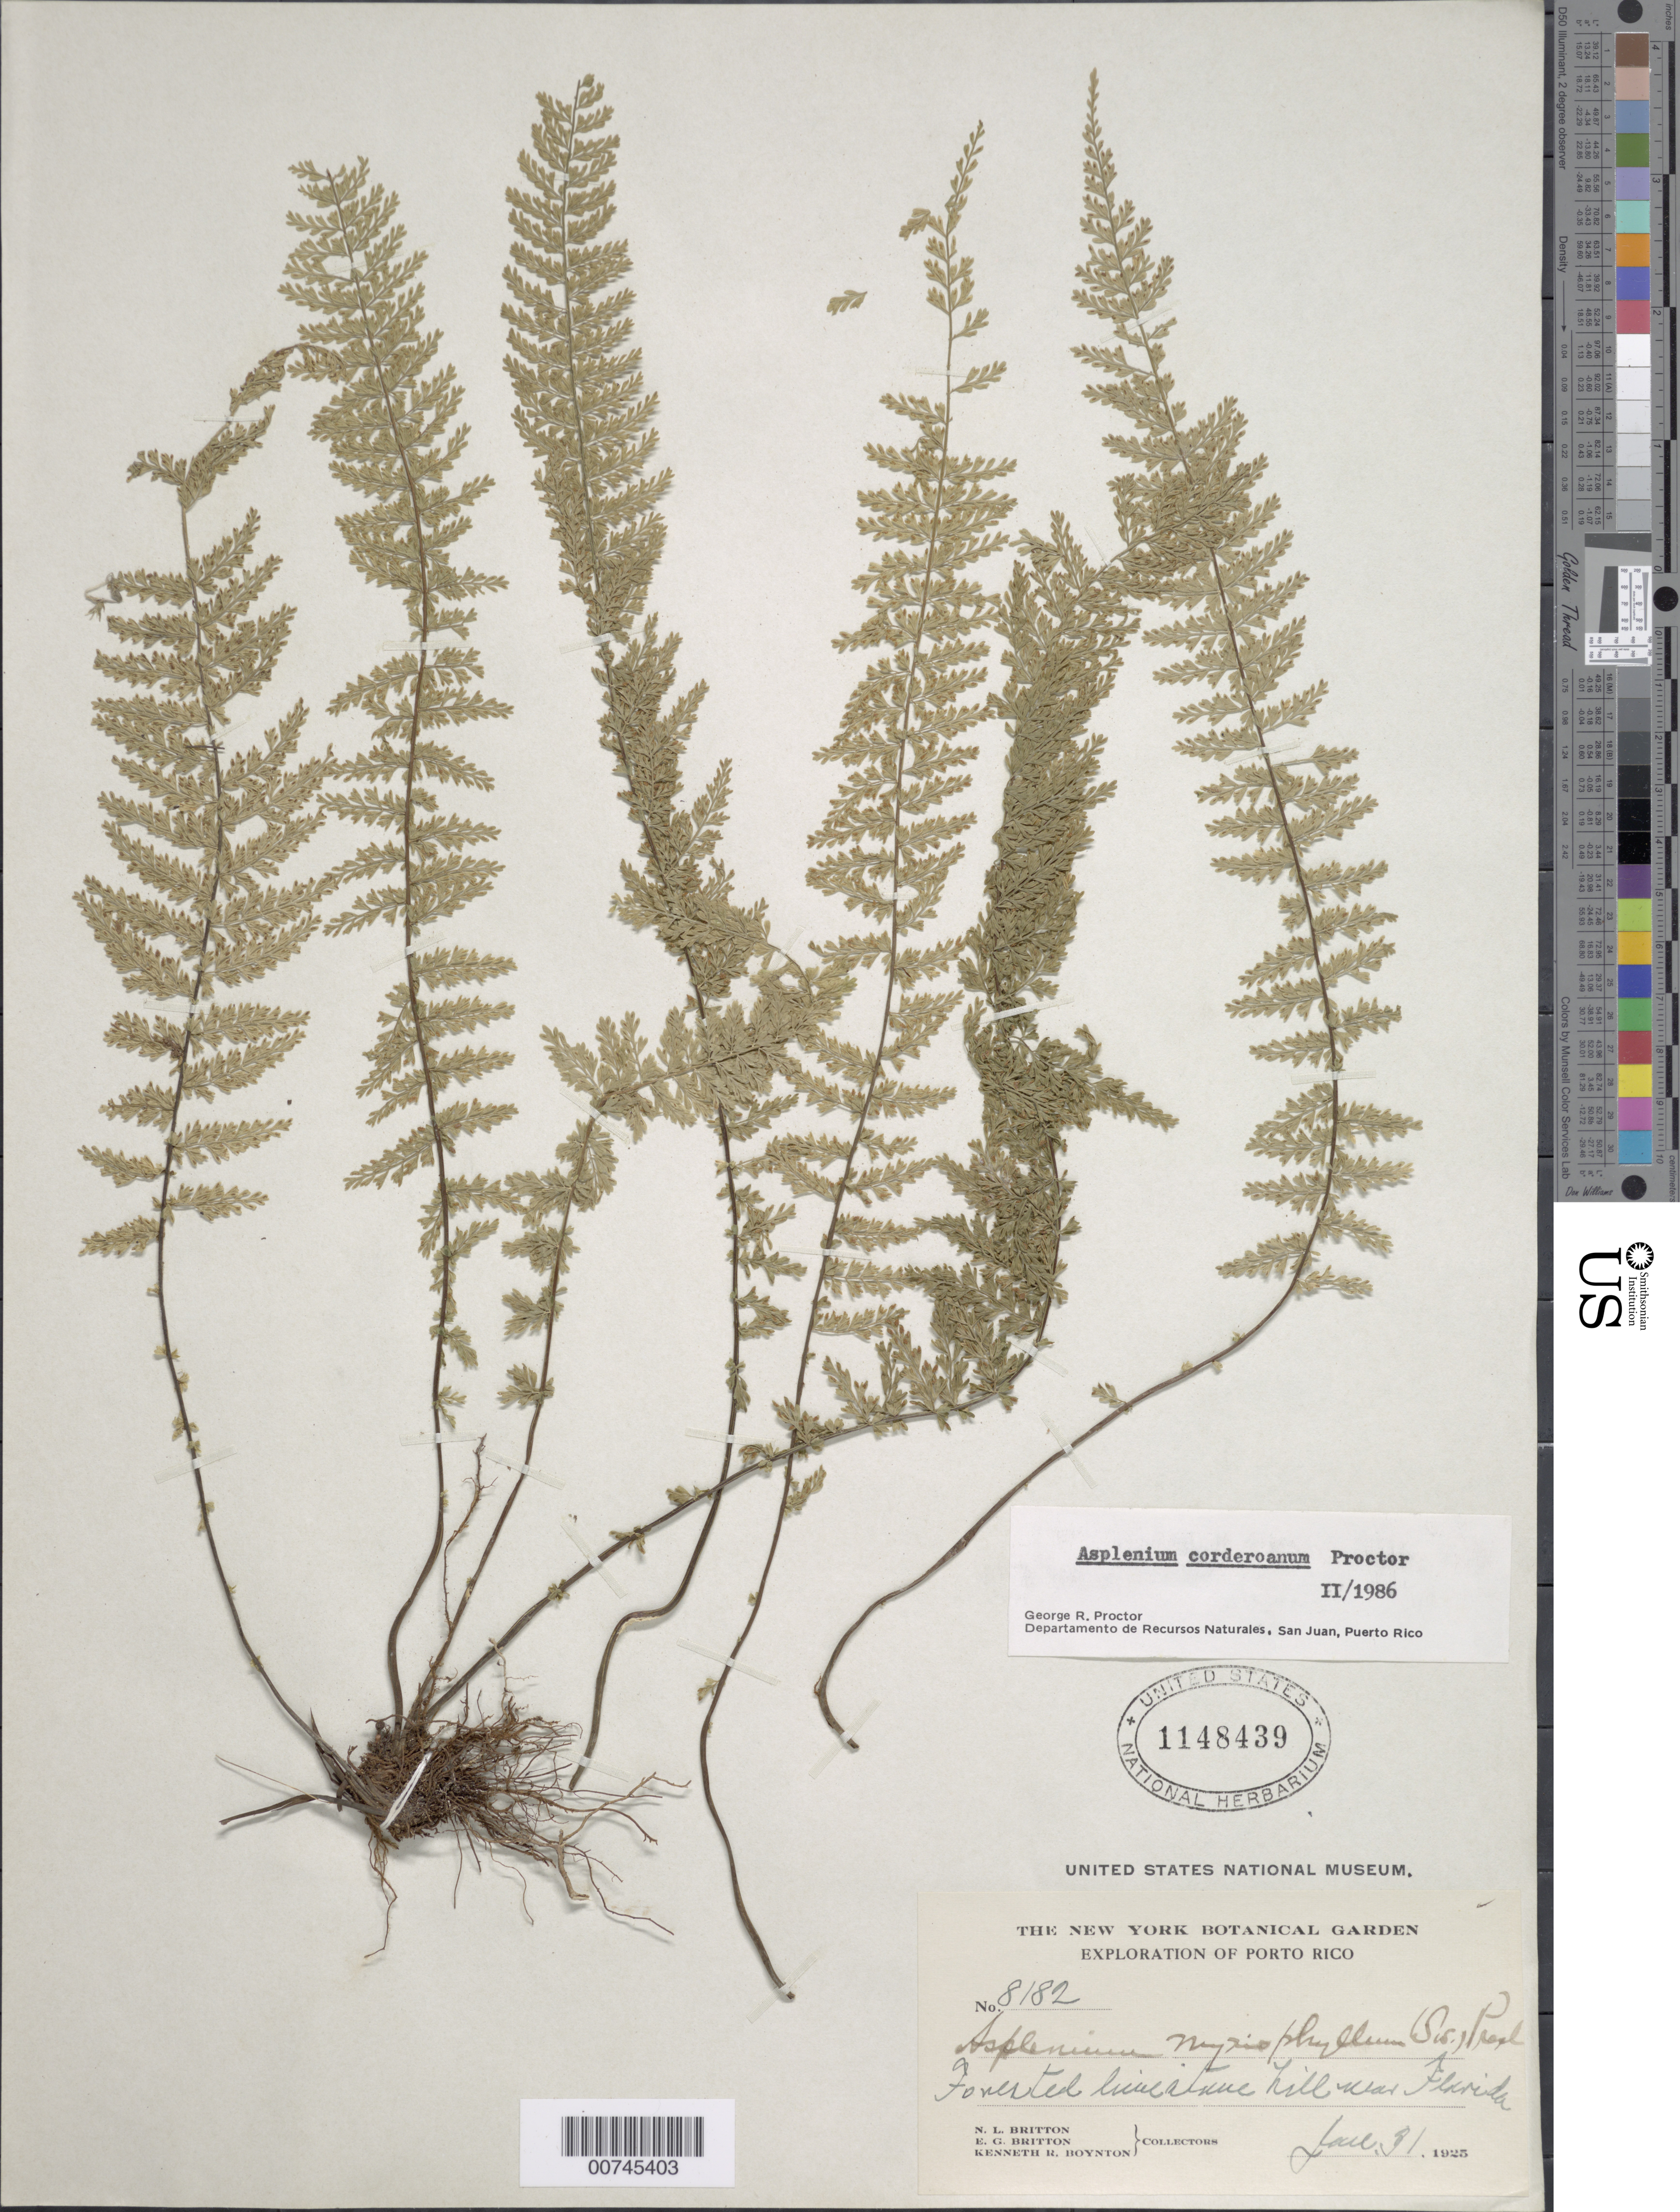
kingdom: Plantae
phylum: Tracheophyta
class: Polypodiopsida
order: Polypodiales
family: Aspleniaceae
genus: Asplenium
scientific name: Asplenium corderoanum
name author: Proctor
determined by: Proctor, G. R.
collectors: N. Britton, E. G. Britton & K. Boyton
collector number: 8182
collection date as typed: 31 Jan 1925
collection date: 1925-01-31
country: Puerto Rico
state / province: Florida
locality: Near Florida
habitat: Forested limestone hills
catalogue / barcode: US 1148439